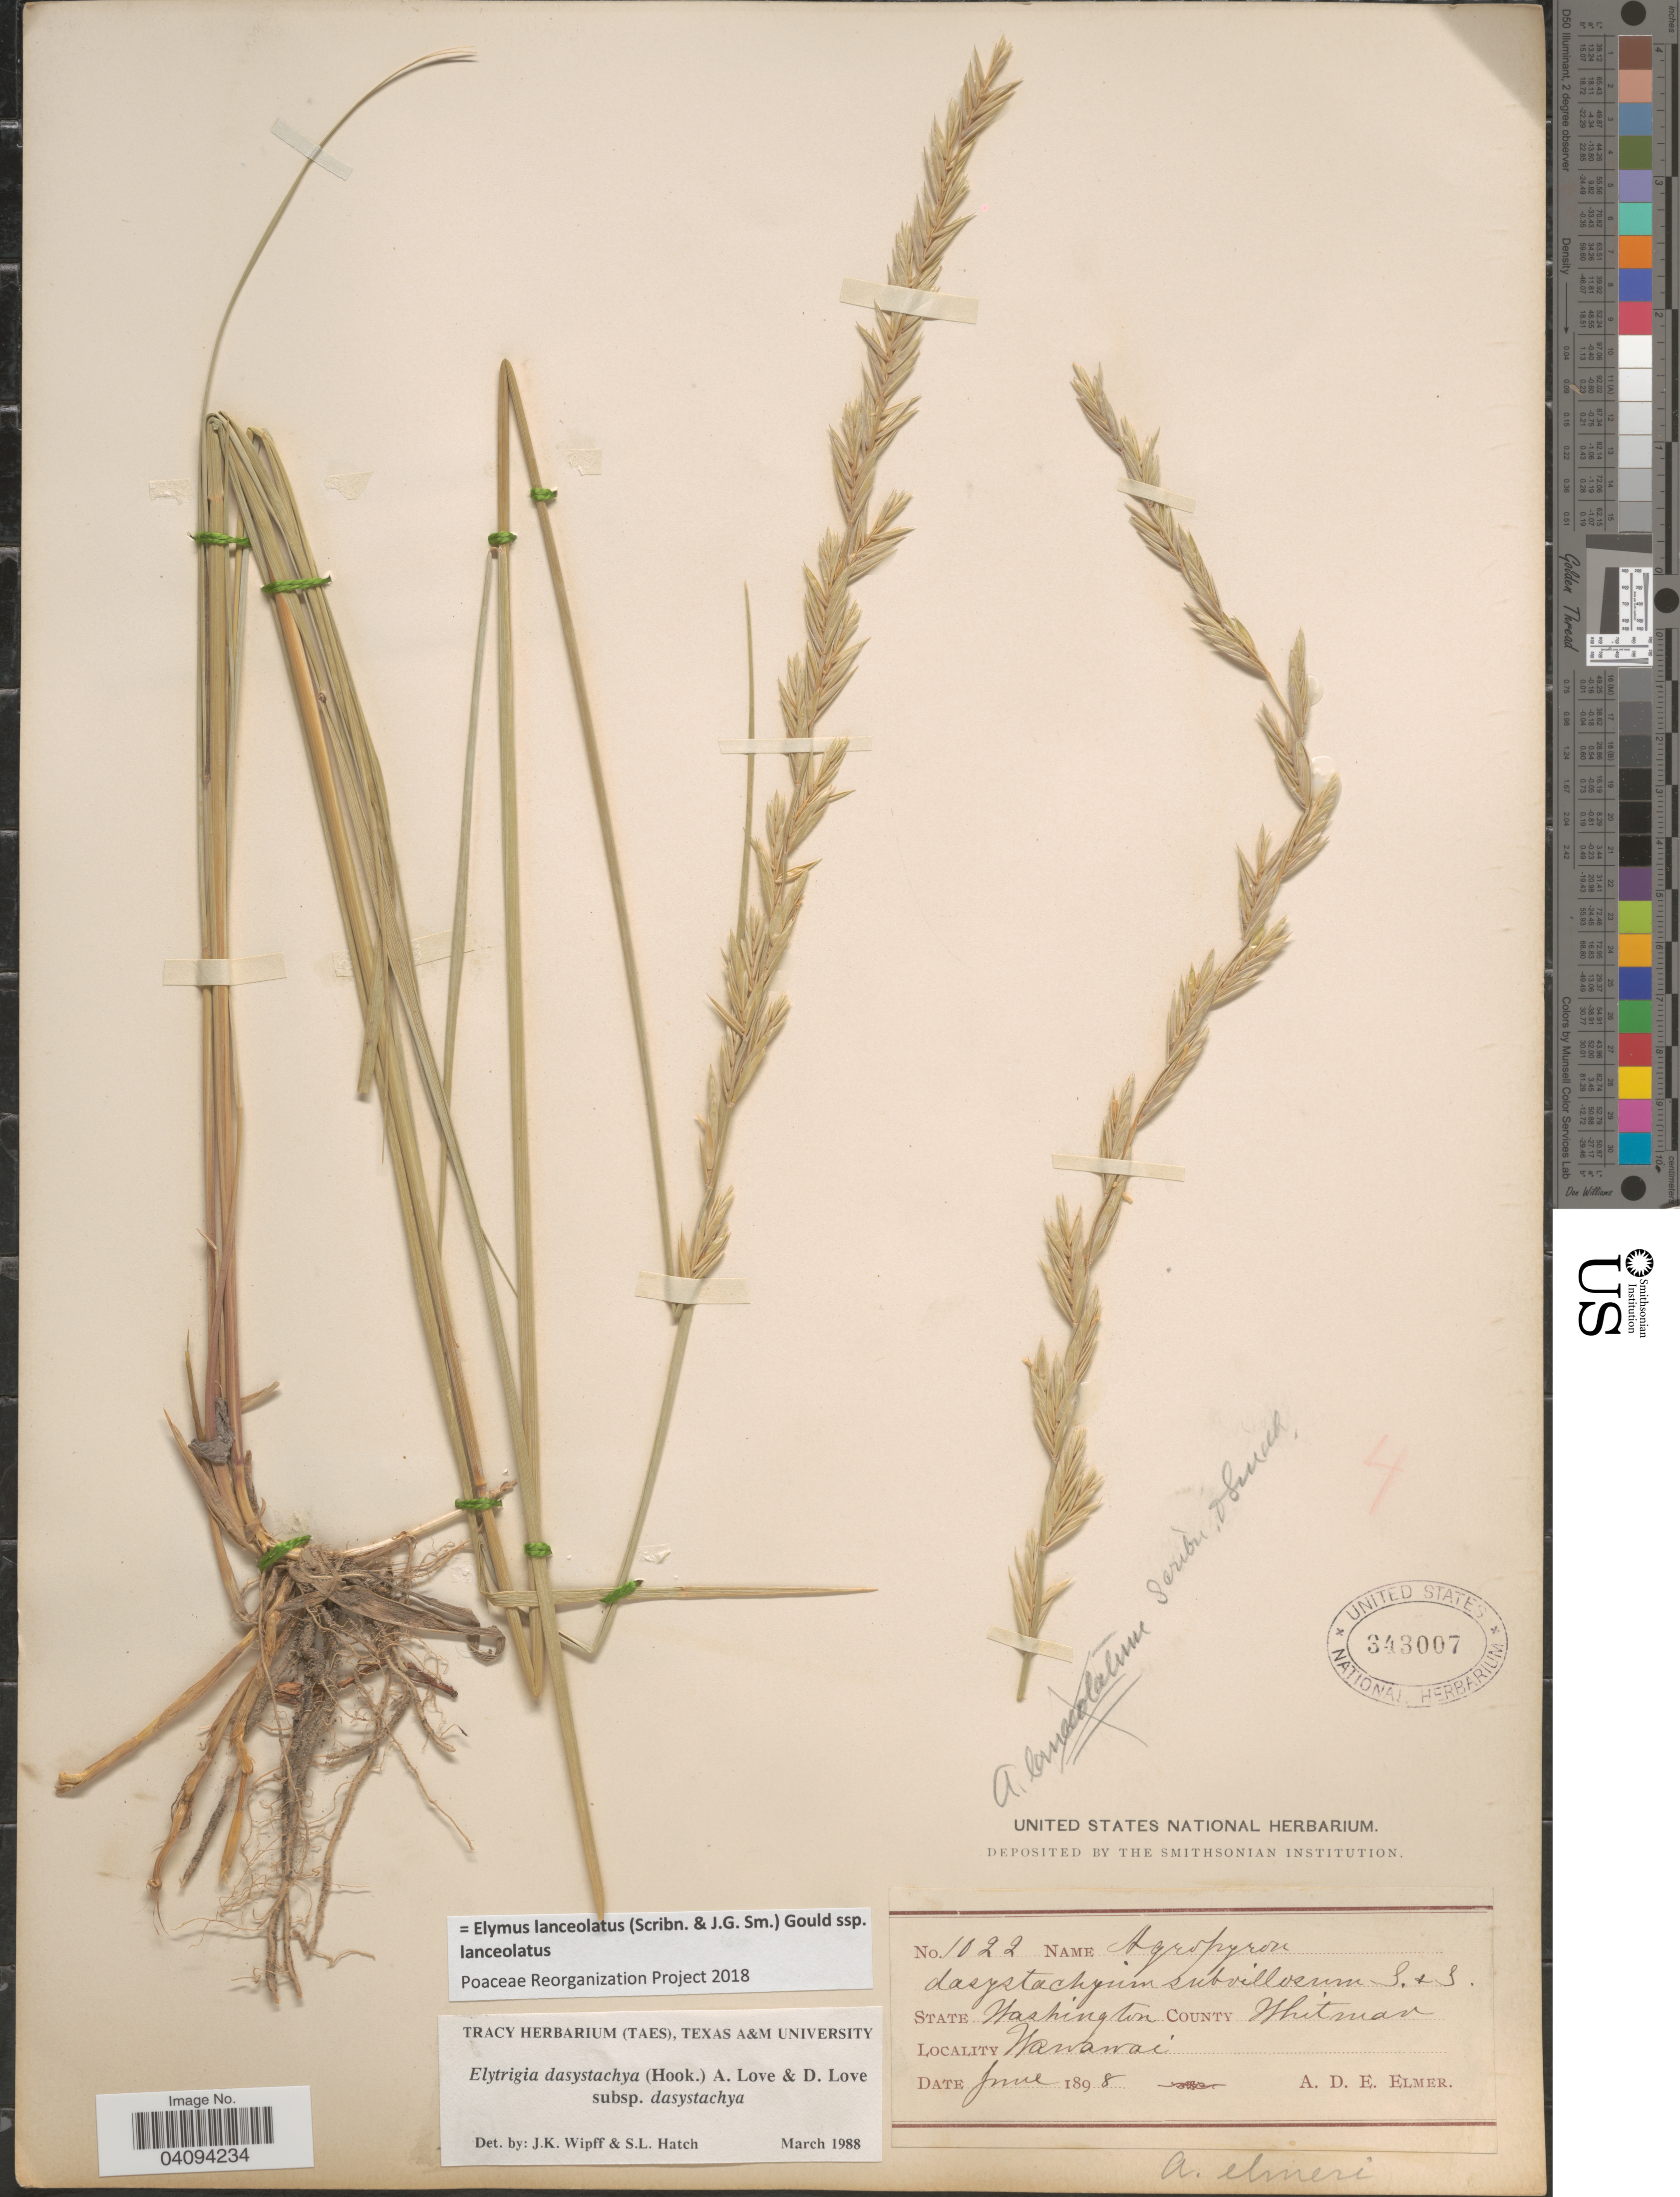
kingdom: Plantae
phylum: Tracheophyta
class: Liliopsida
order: Poales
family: Poaceae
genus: Elymus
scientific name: Elymus lanceolatus subsp. lanceolatus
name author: (Scribn. & J.G. Sm.) Gould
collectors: A. D. E. Elmer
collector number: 1022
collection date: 1898-06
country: United States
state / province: Washington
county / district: Whitman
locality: County Whitman. Wawawai.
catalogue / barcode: US 343007